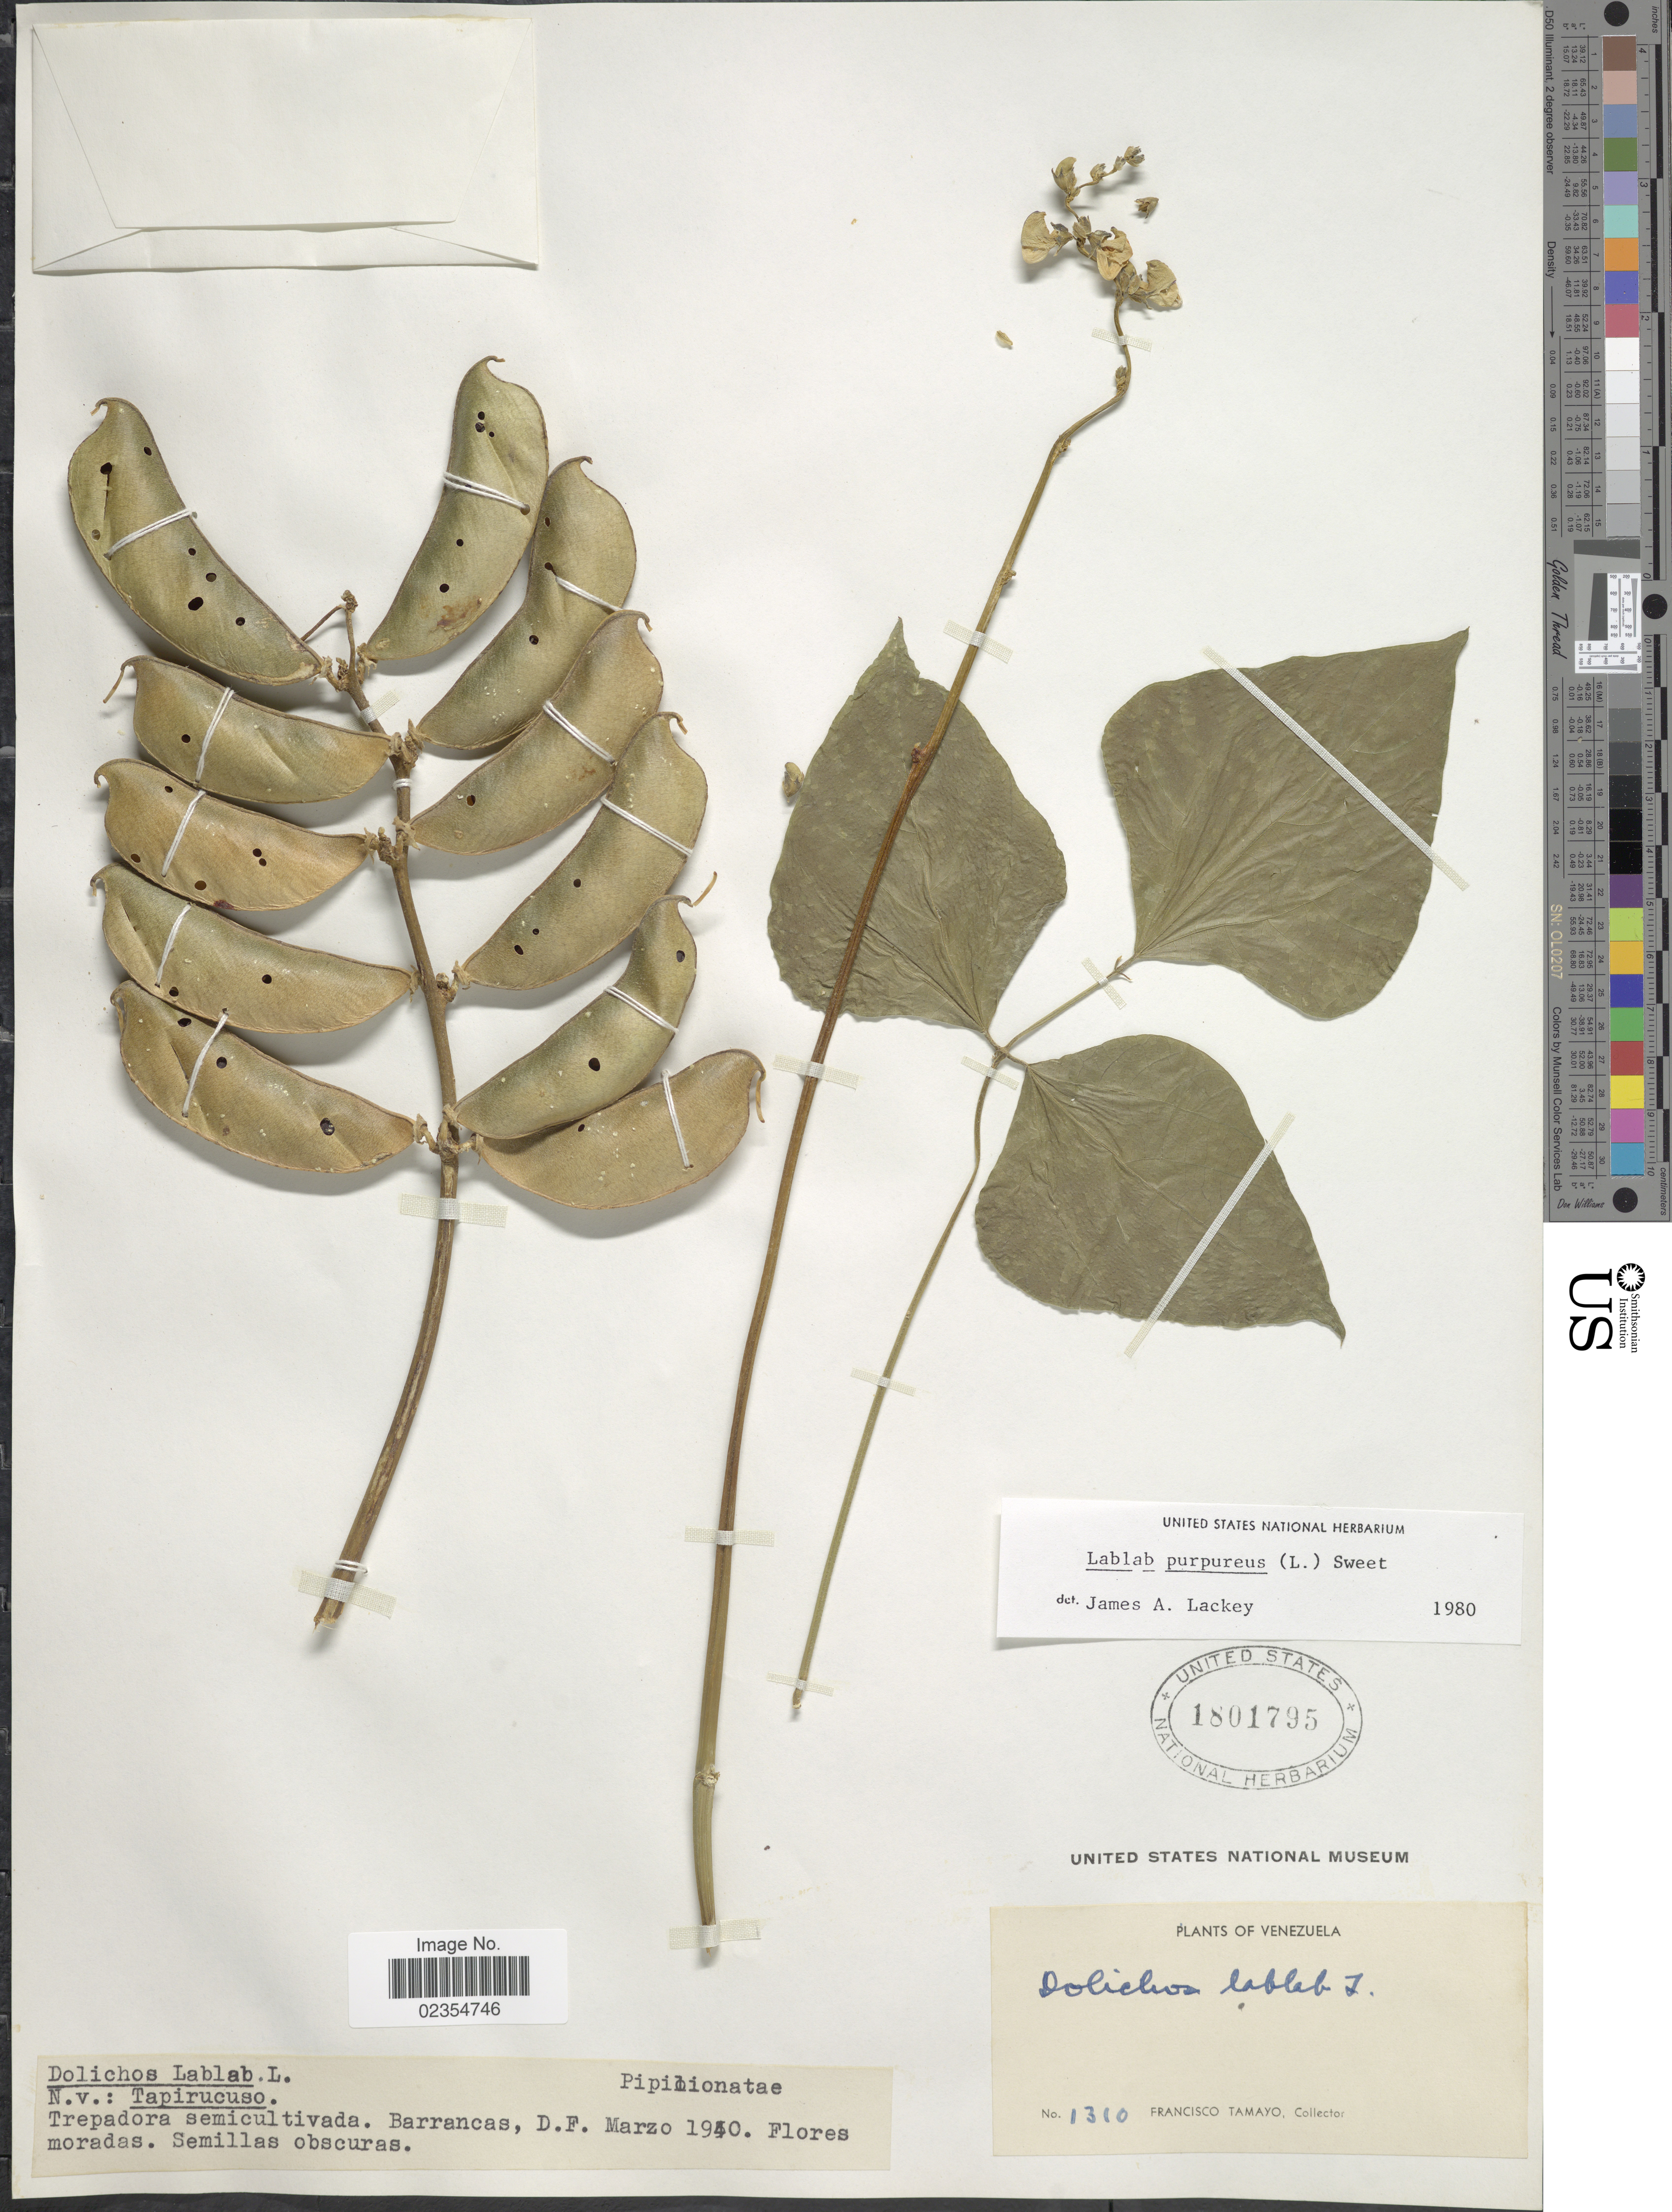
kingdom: Plantae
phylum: Tracheophyta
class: Magnoliopsida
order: Fabales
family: Fabaceae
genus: Lablab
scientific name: Lablab purpureus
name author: (L.) Sweet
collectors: F. Tamayo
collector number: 1310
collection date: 1940-03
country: Venezuela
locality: Trepadora semicultivada. Barrancas, D.F.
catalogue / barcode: US 1801795